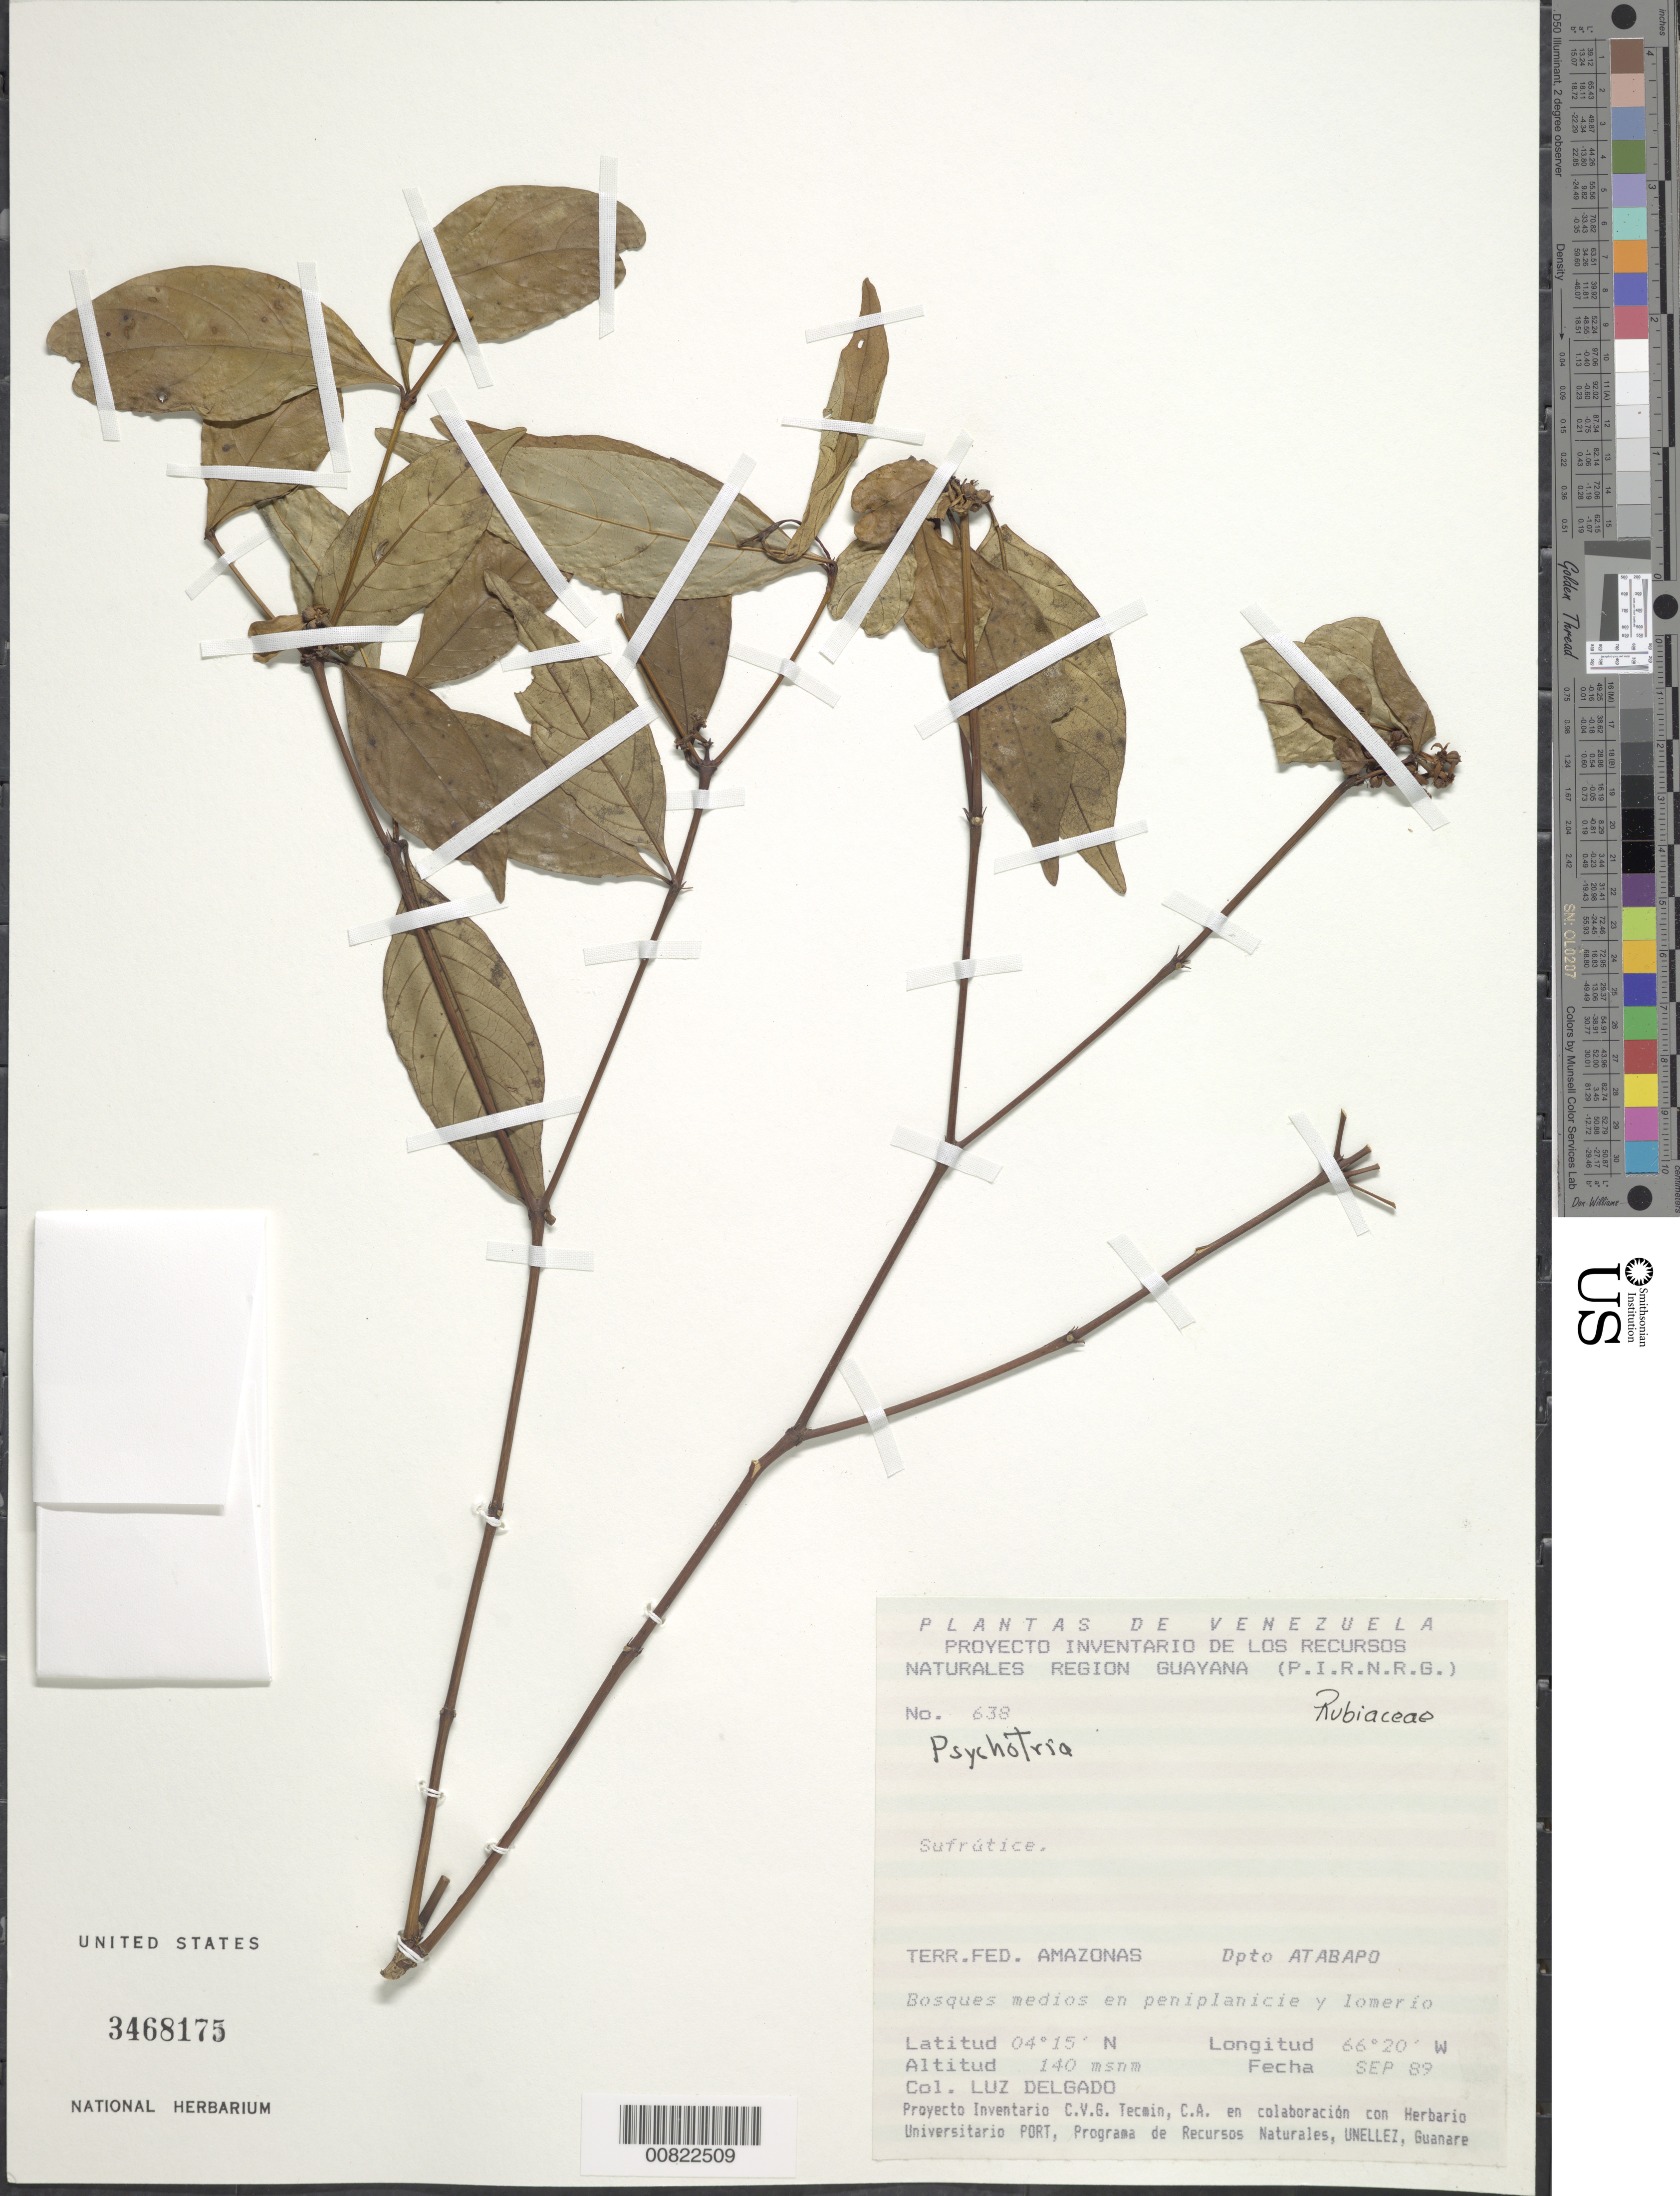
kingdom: Plantae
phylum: Tracheophyta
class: Magnoliopsida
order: Gentianales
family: Rubiaceae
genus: Psychotria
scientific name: Psychotria sp.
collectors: L. Delgado V.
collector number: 638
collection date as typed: Sep-89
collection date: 1989-09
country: Venezuela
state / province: Amazonas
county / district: Atabapo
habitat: Bosques medios en peniplanicie y lomerio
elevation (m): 140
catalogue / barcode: US 3468175